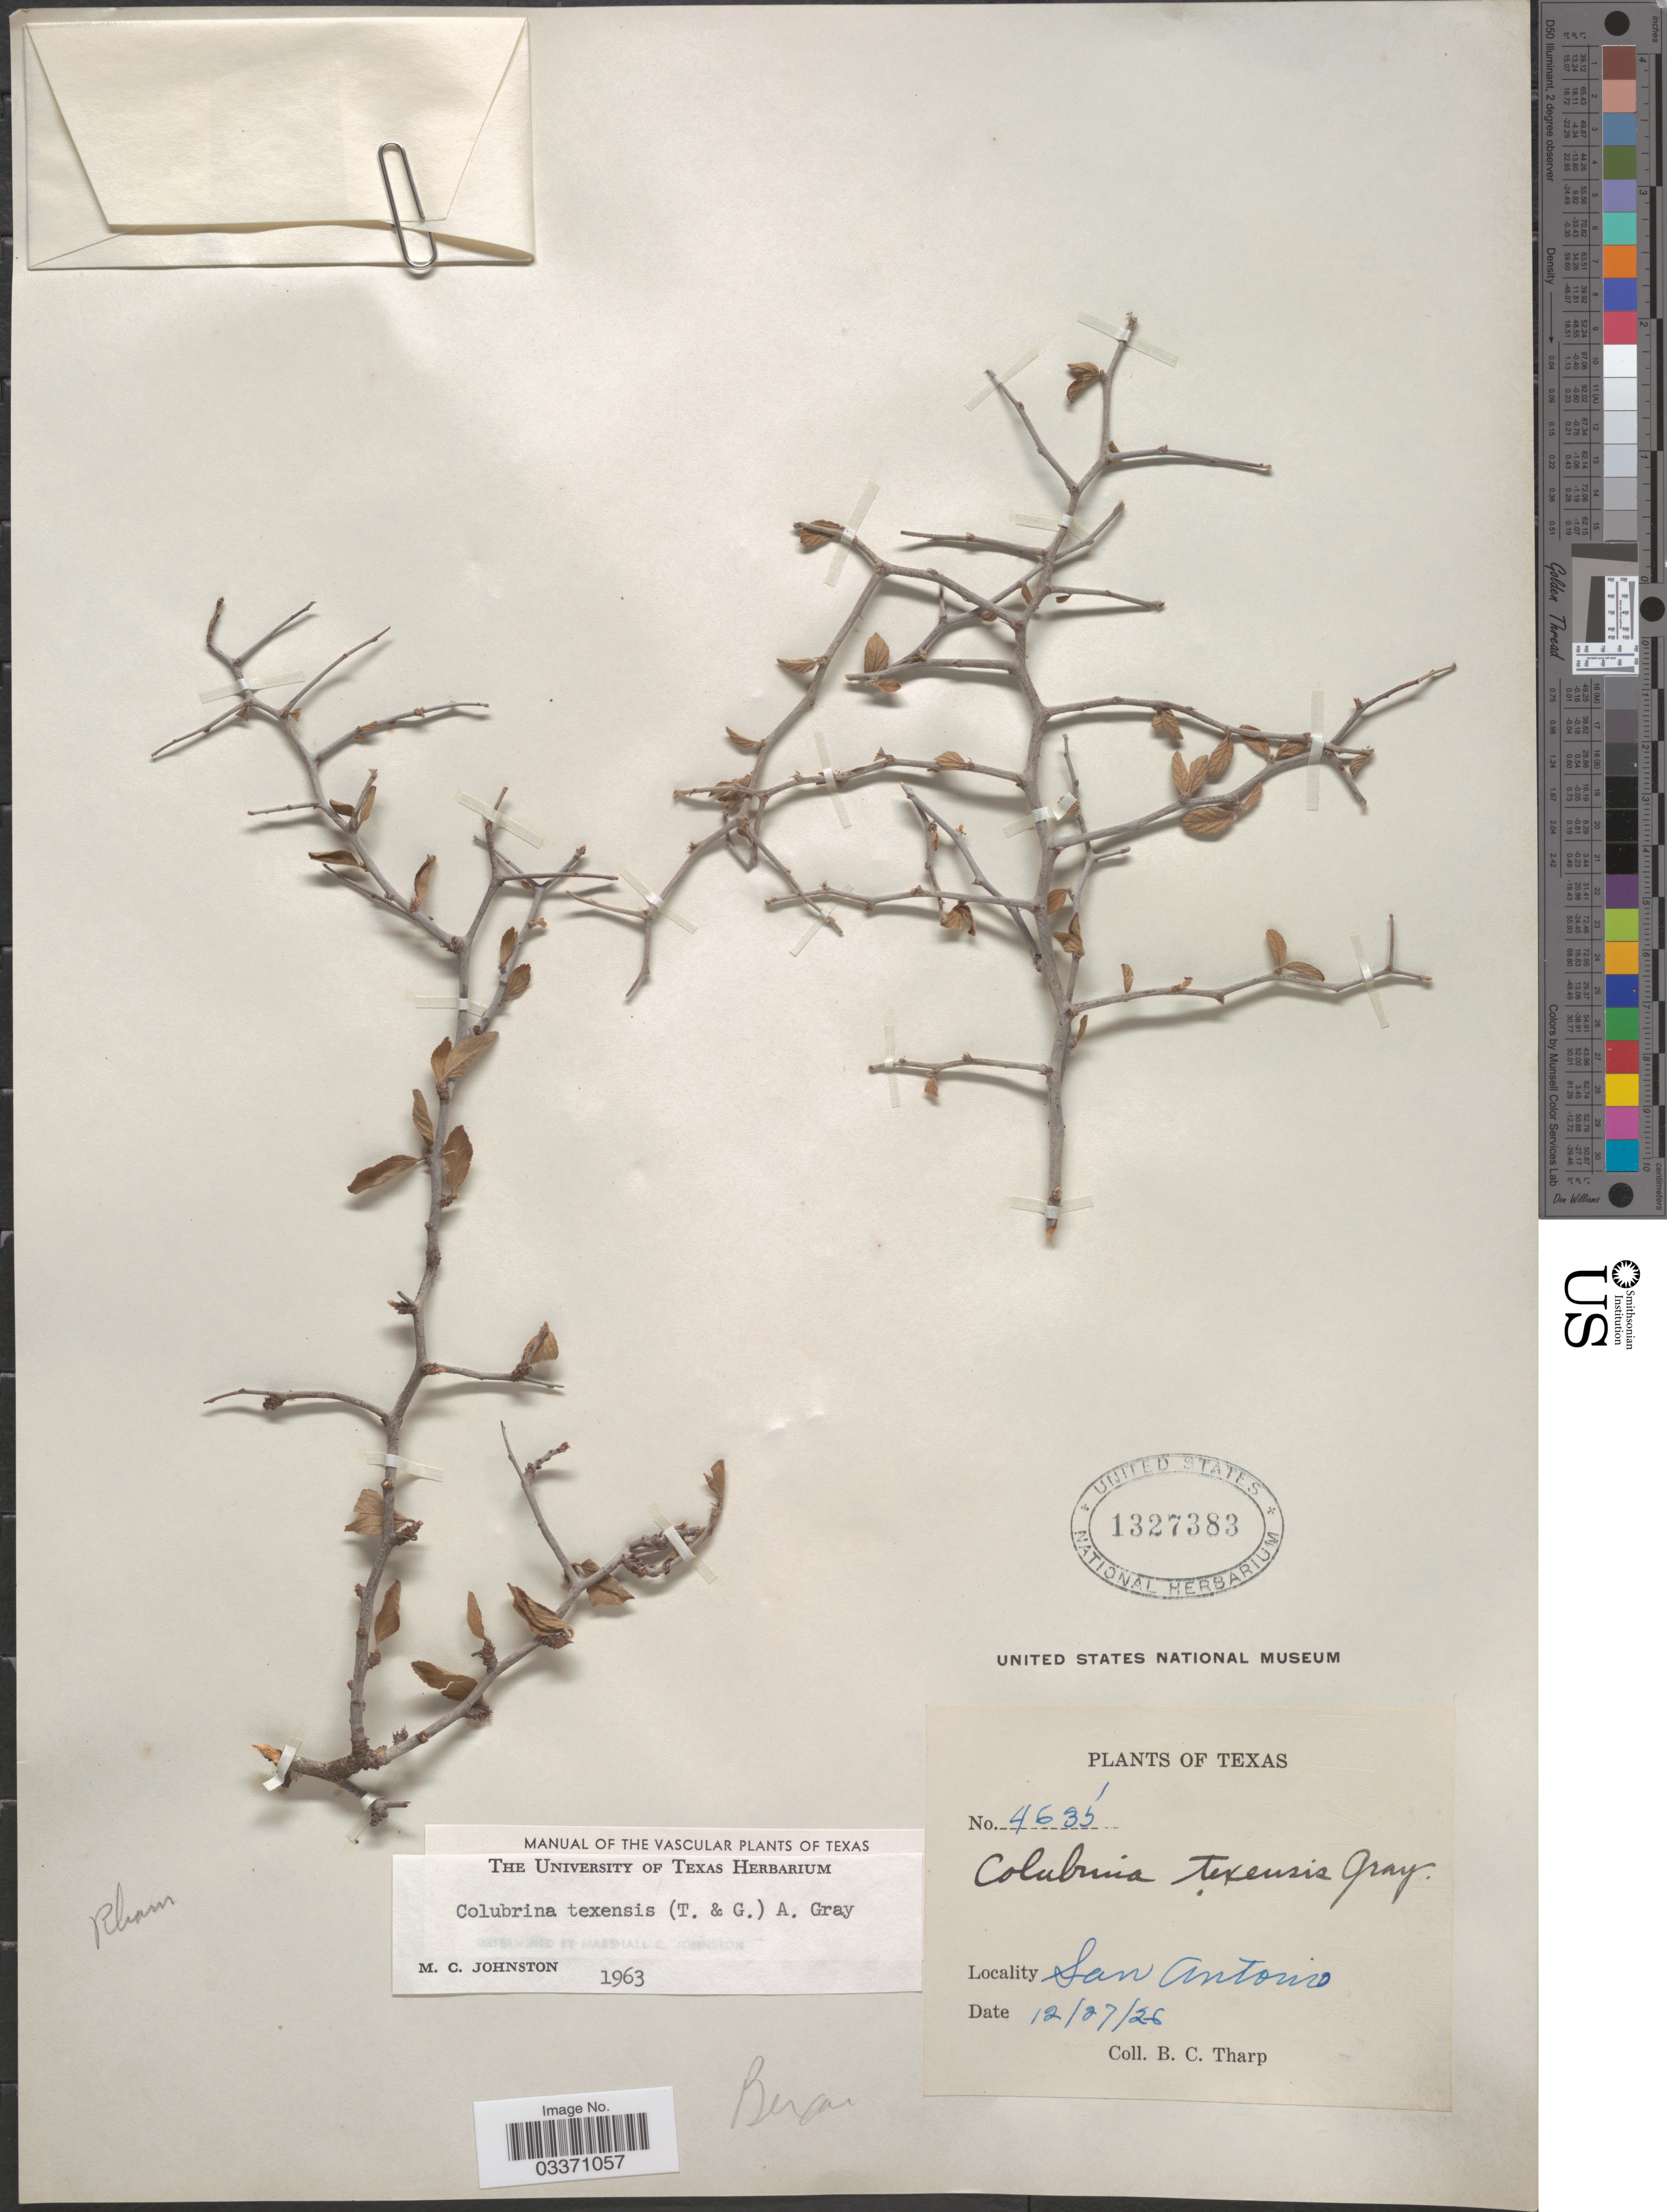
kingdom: Plantae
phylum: Tracheophyta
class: Magnoliopsida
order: Rosales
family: Rhamnaceae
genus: Colubrina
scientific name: Colubrina texensis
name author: (Torr. & A. Gray) A. Gray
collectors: B. C. Tharp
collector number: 4635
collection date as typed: Transcribed d/m/y: 27/12/26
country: United States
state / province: Texas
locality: San Antonio.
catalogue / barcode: US 1327383